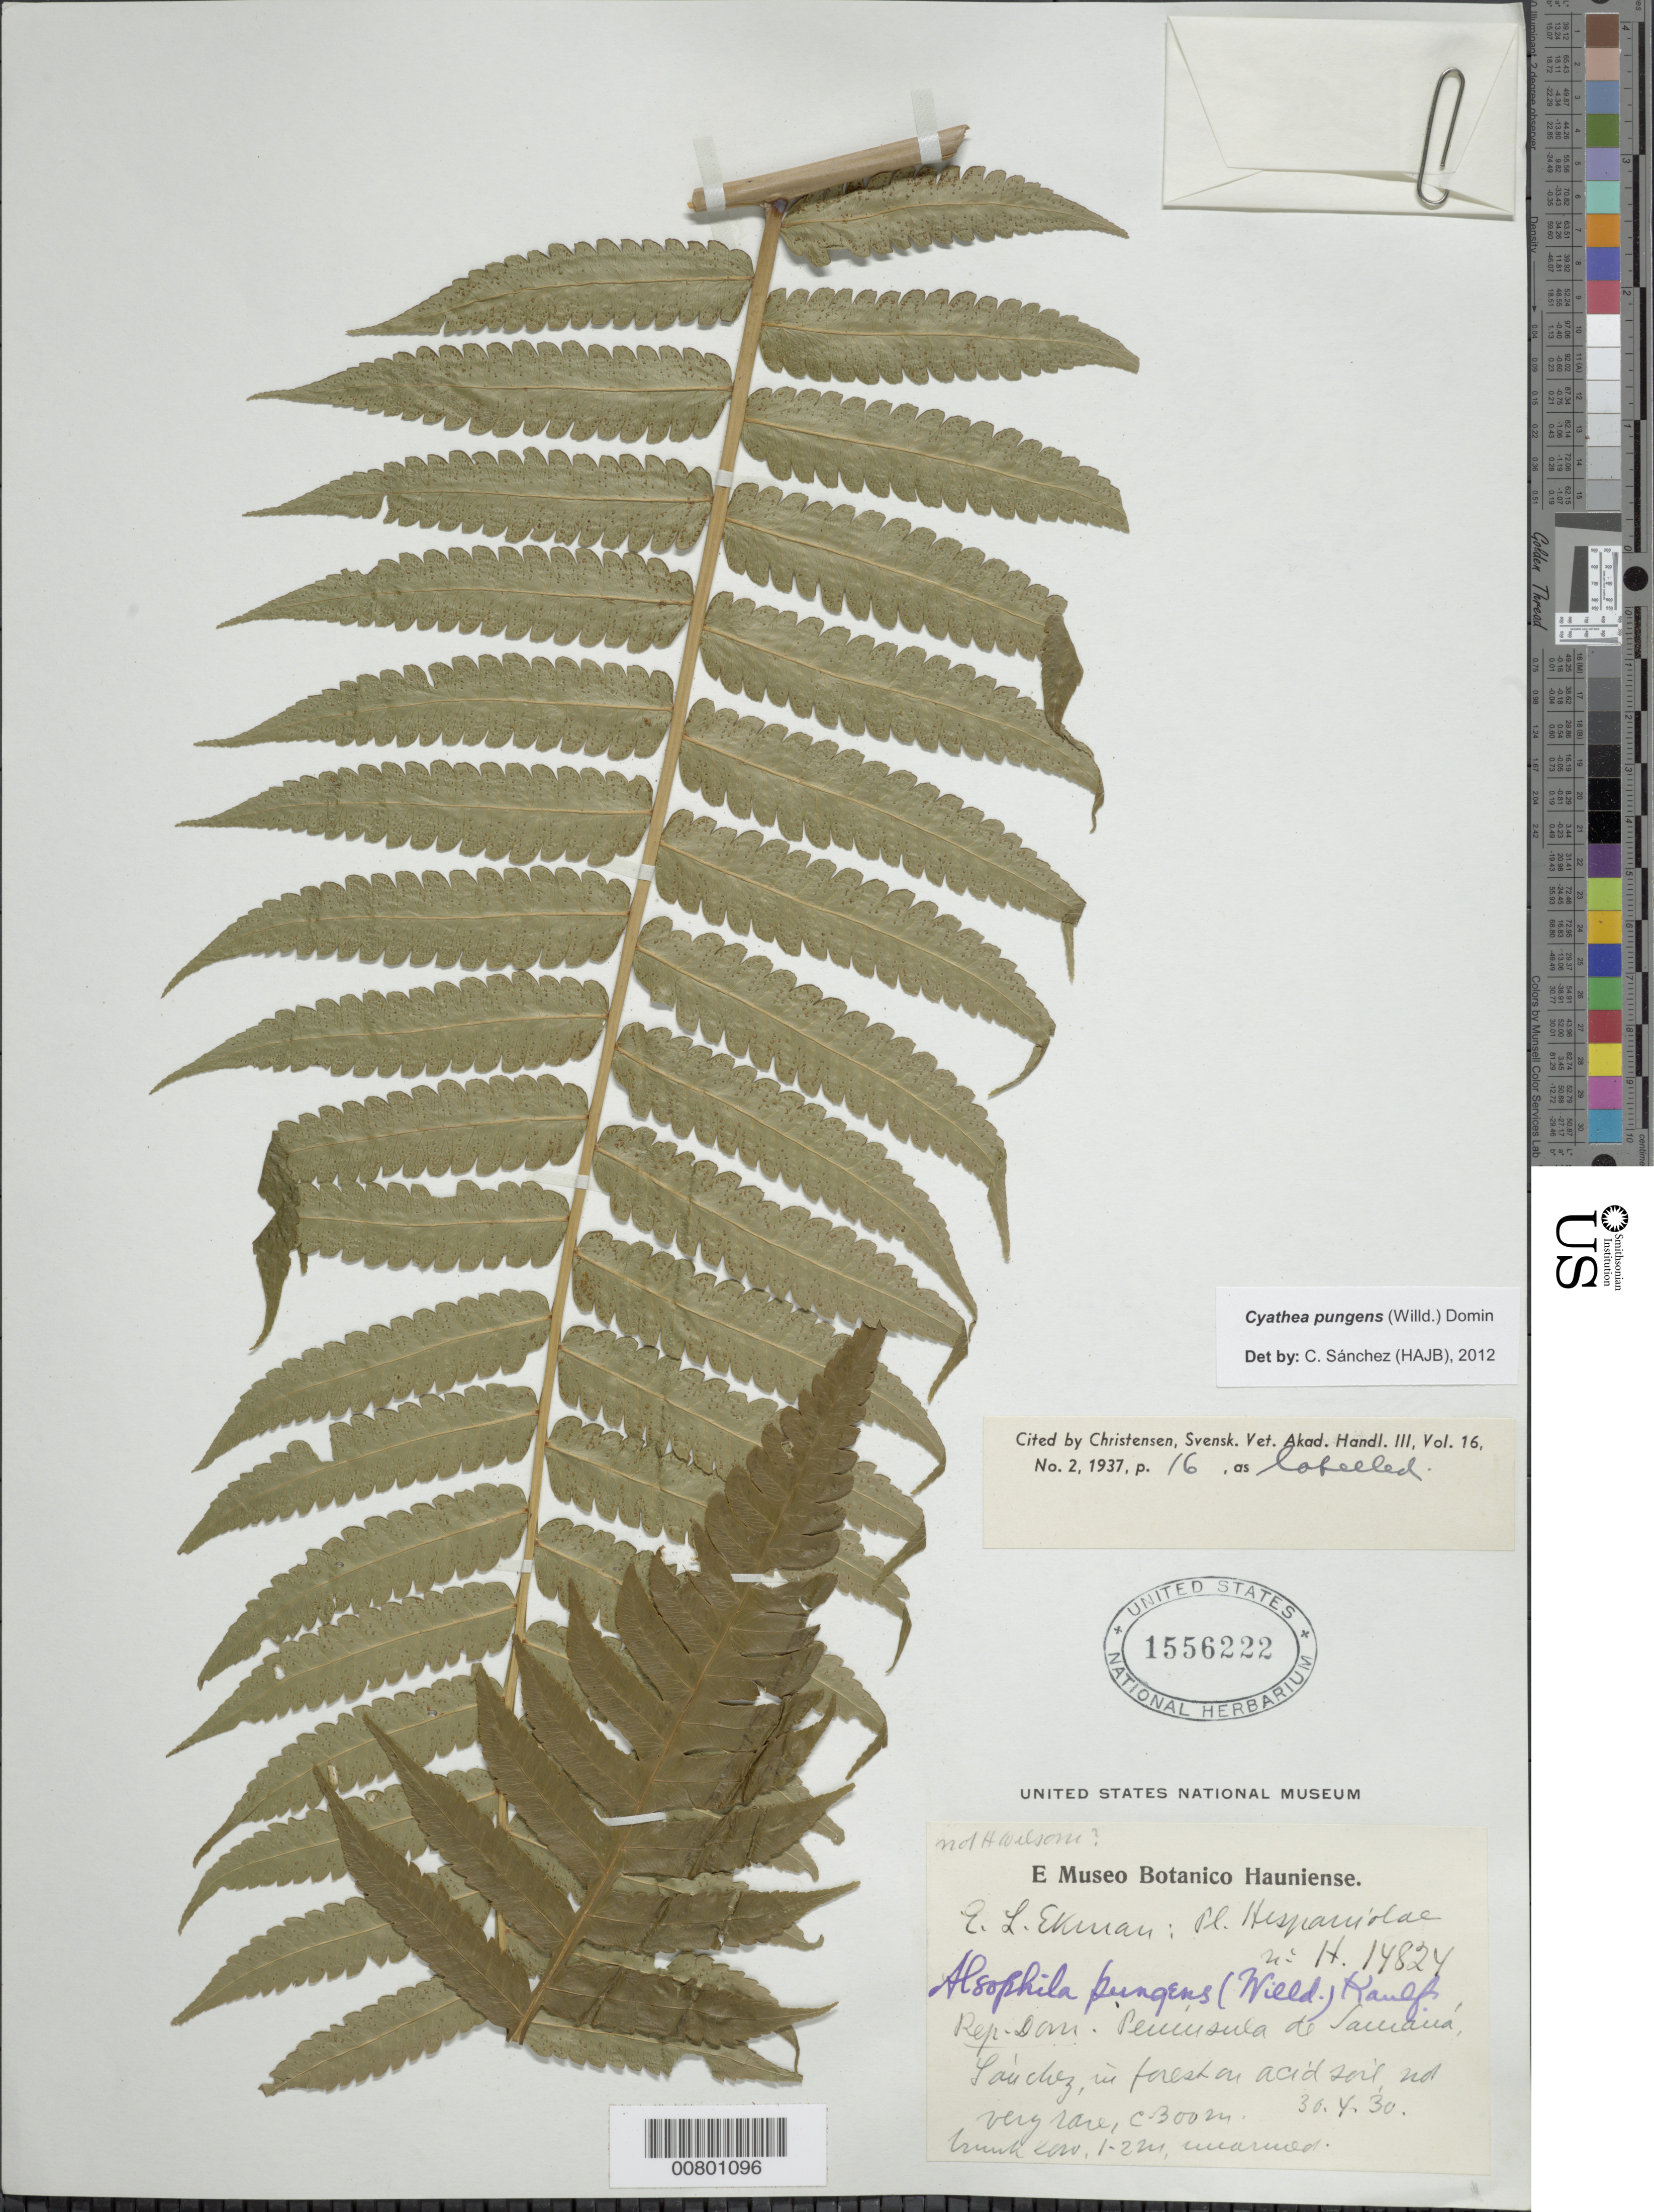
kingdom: Plantae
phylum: Tracheophyta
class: Polypodiopsida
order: Cyatheales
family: Cyatheaceae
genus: Cyathea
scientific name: Cyathea pungens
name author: (Willd.) Domin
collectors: E. L. Ekman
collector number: H 14824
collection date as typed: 30 Apr 1930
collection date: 1930-04-30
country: Dominican Republic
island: Hispaniola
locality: Peninsula de Samaná, Sanchez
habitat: Forest on acid soil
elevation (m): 300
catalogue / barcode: US 1556222